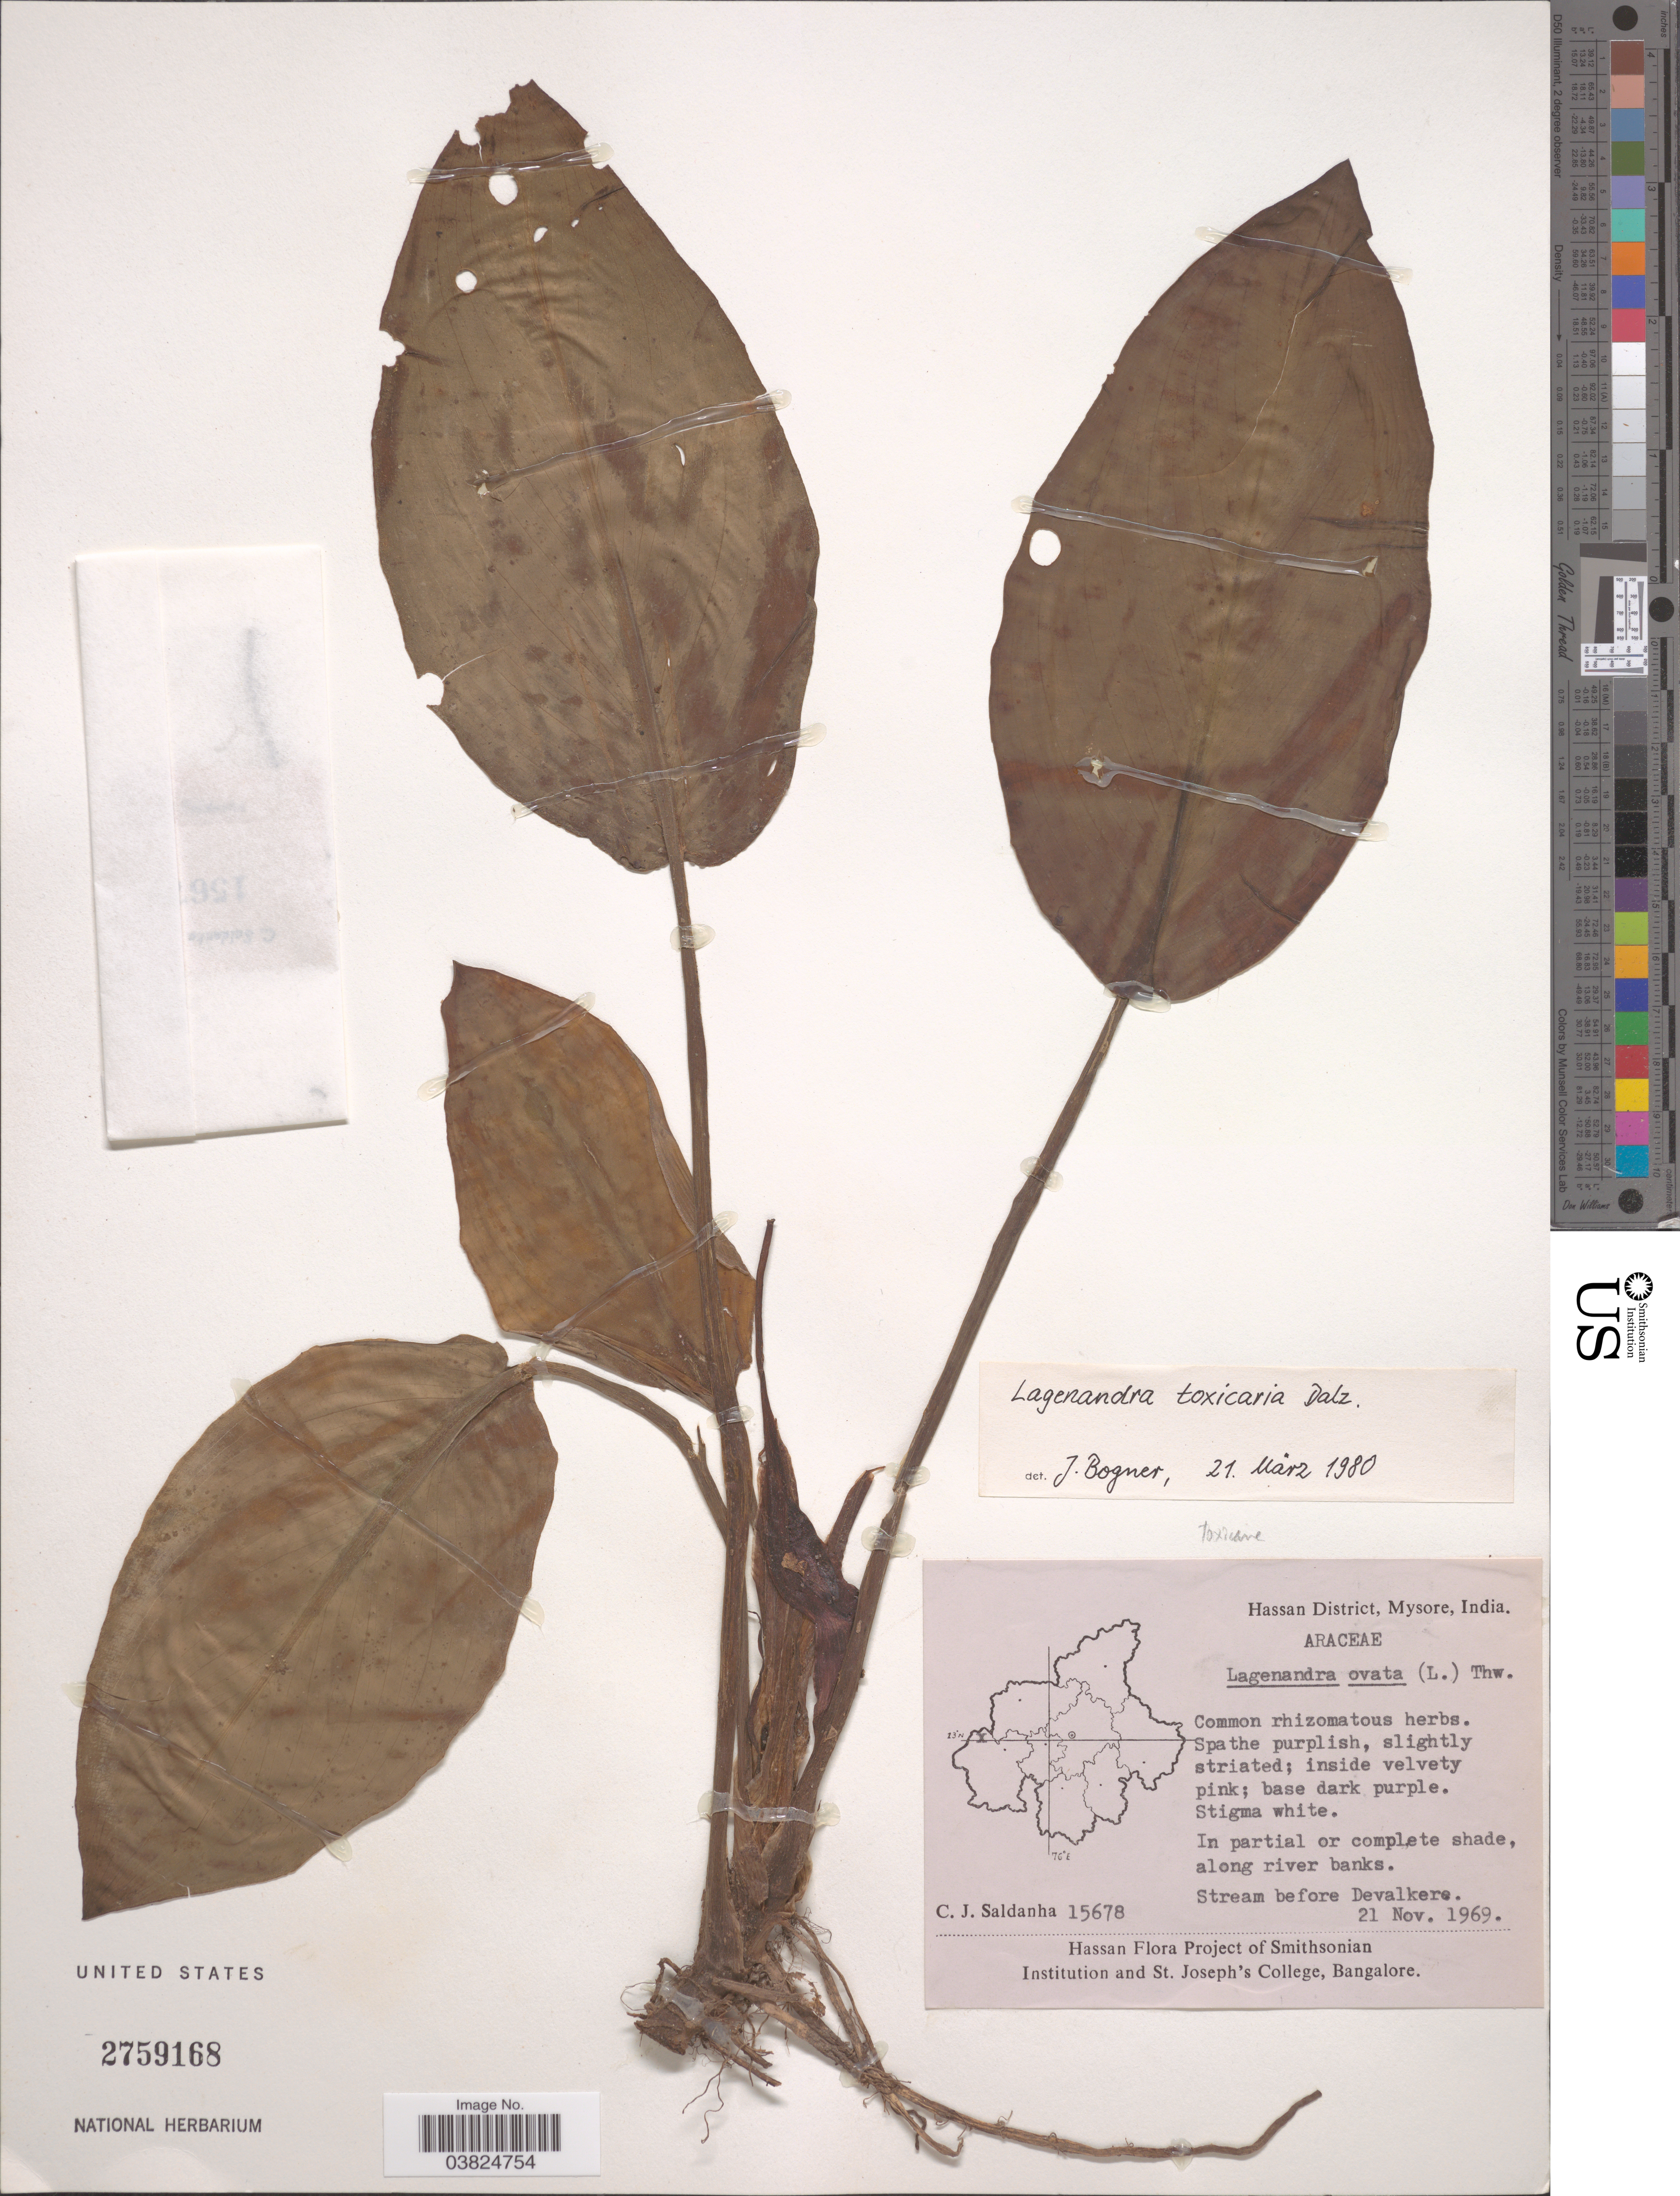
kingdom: Plantae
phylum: Tracheophyta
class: Liliopsida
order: Alismatales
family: Araceae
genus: Lagenandra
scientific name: Lagenandra toxicaria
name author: Dalzell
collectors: C. J. Saldanha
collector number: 15678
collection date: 1969-11-21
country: India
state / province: Karnataka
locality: Hassan District, Mysore. Stream before Devalkere.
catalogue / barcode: US 2759168